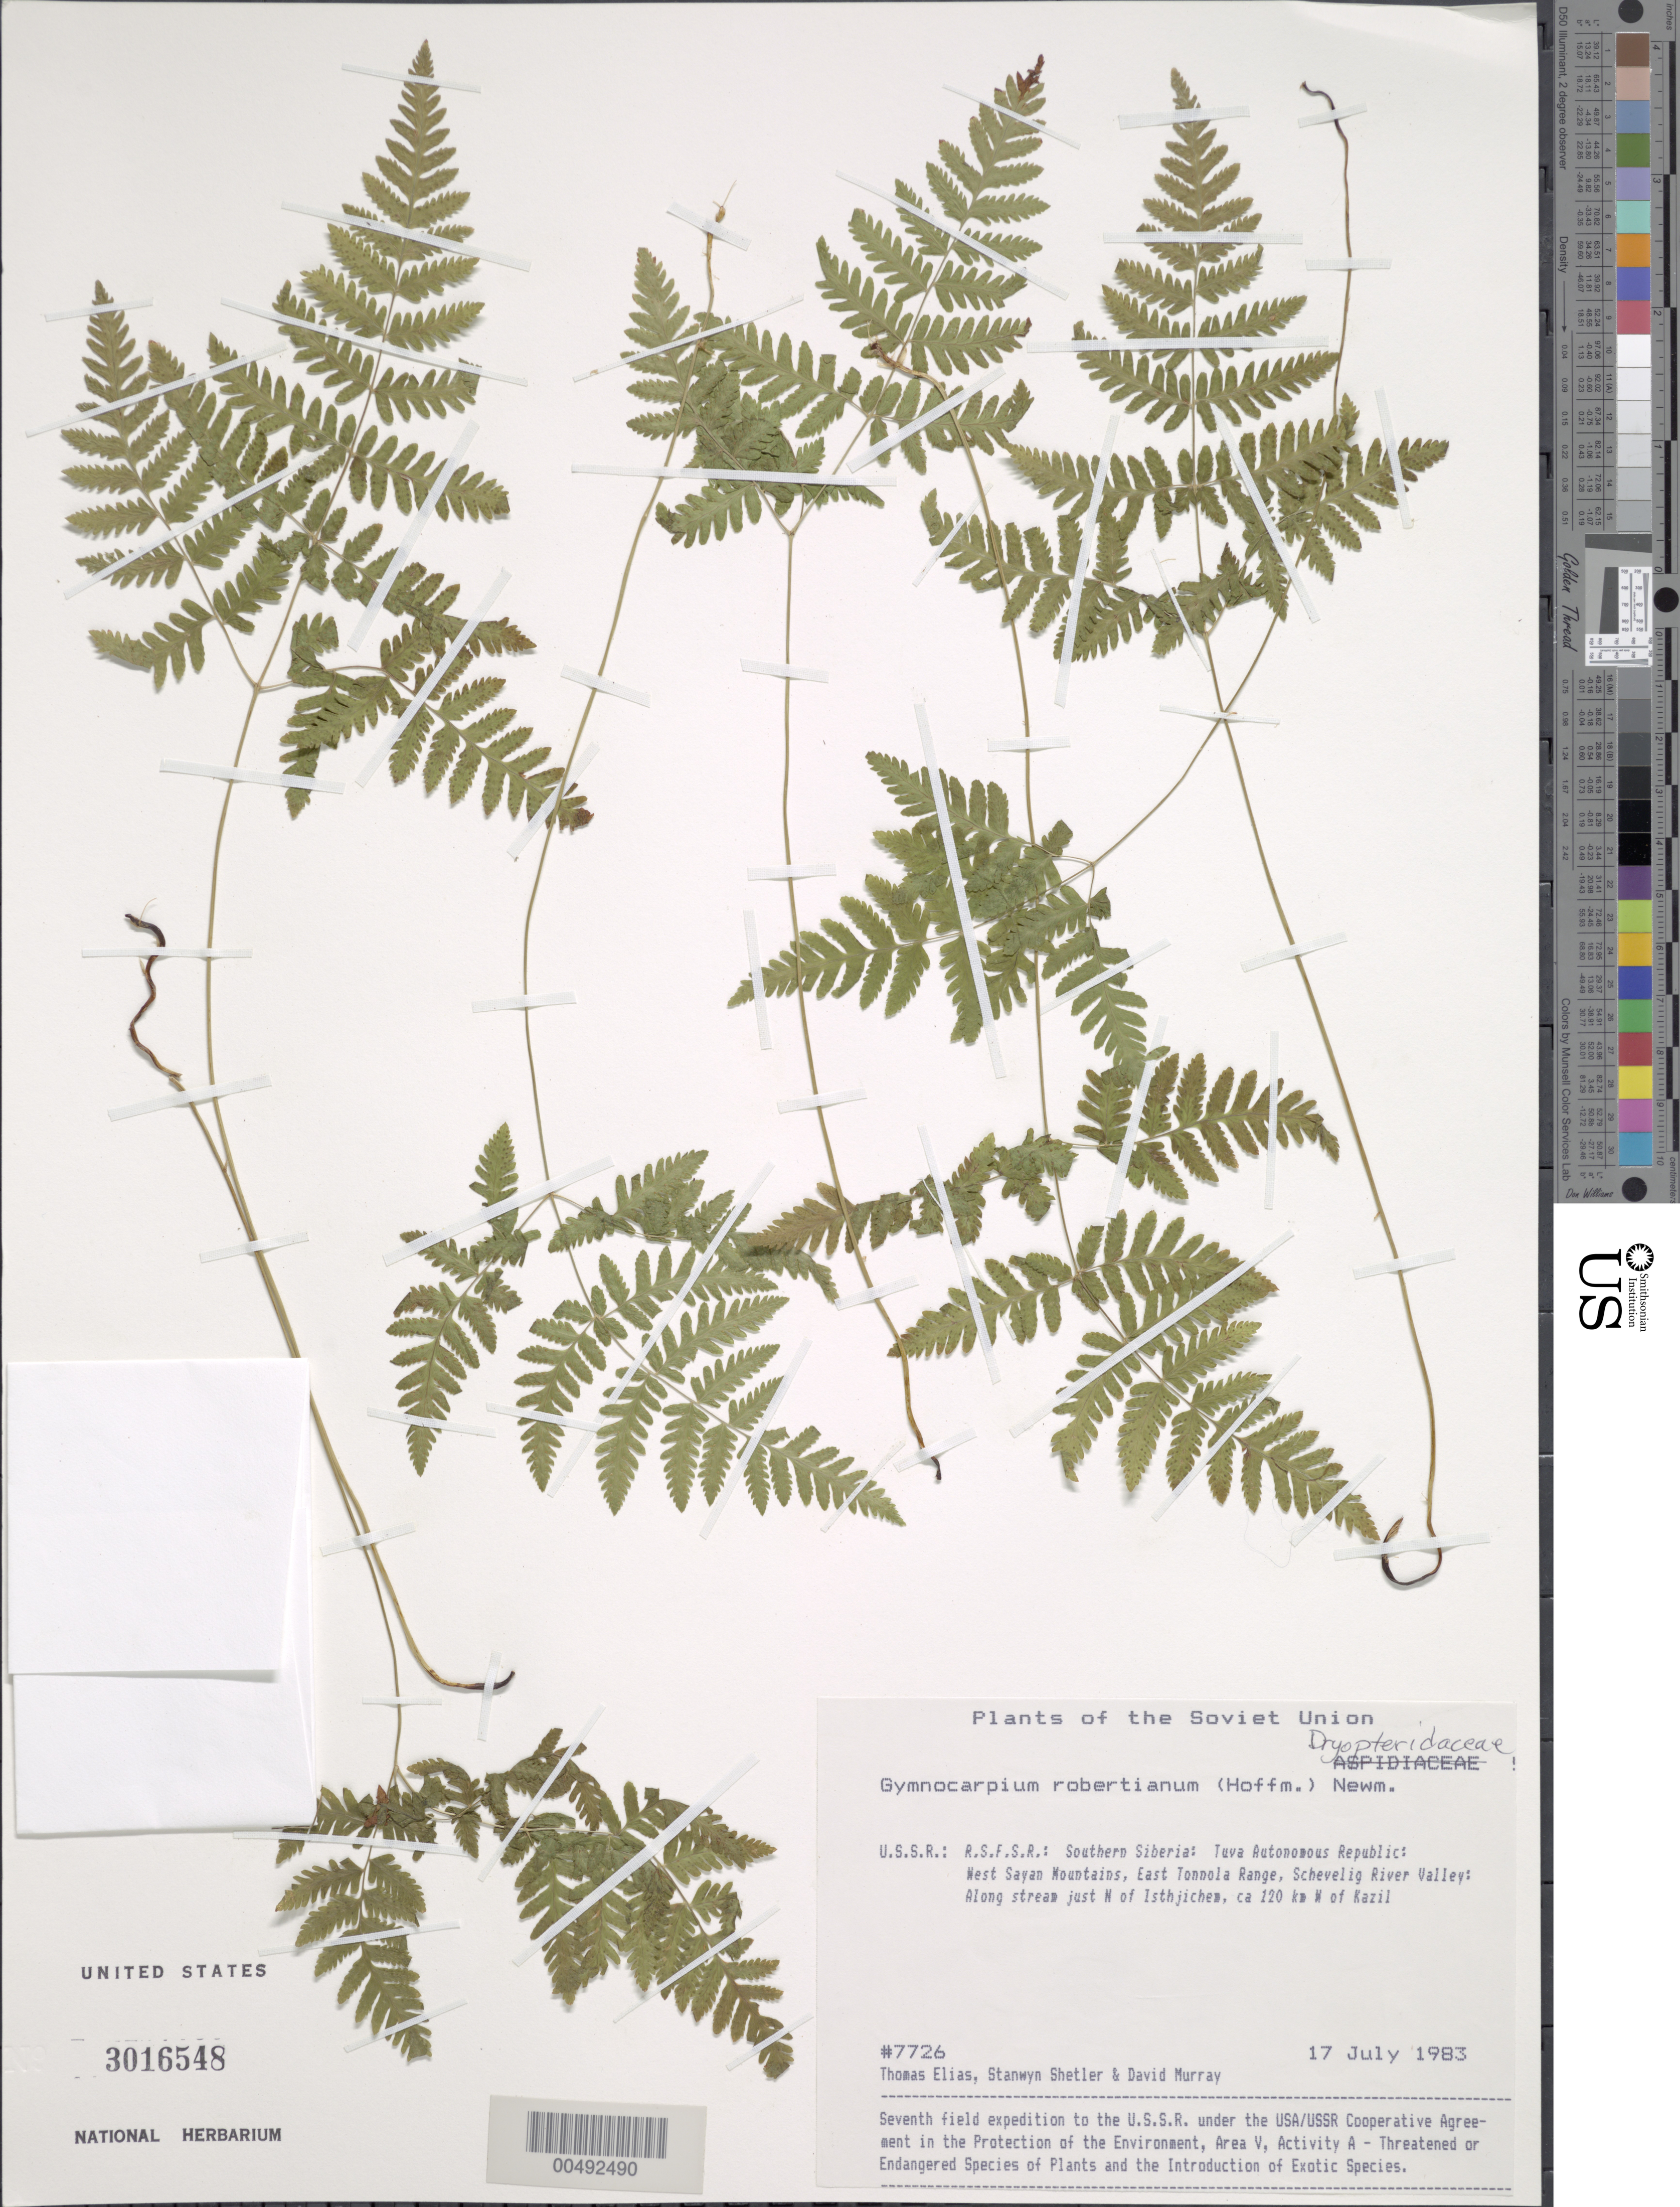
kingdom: Plantae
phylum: Tracheophyta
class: Polypodiopsida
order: Polypodiales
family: Cystopteridaceae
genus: Gymnocarpium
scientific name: Gymnocarpium robertianum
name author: (Hoffm.) Newman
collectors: T. Elias, S. Shetler & D. F. Murray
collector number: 7726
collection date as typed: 17 Jul 1983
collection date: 1983-07-17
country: Russian Federation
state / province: Tuva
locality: West Sayan Mountains, E Tonnola [Tannu-Ola] Range, Schevelig River Valley, 20 km SE of Isthjichem [Ishti-Khem], *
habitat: along stream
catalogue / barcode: US 3016548